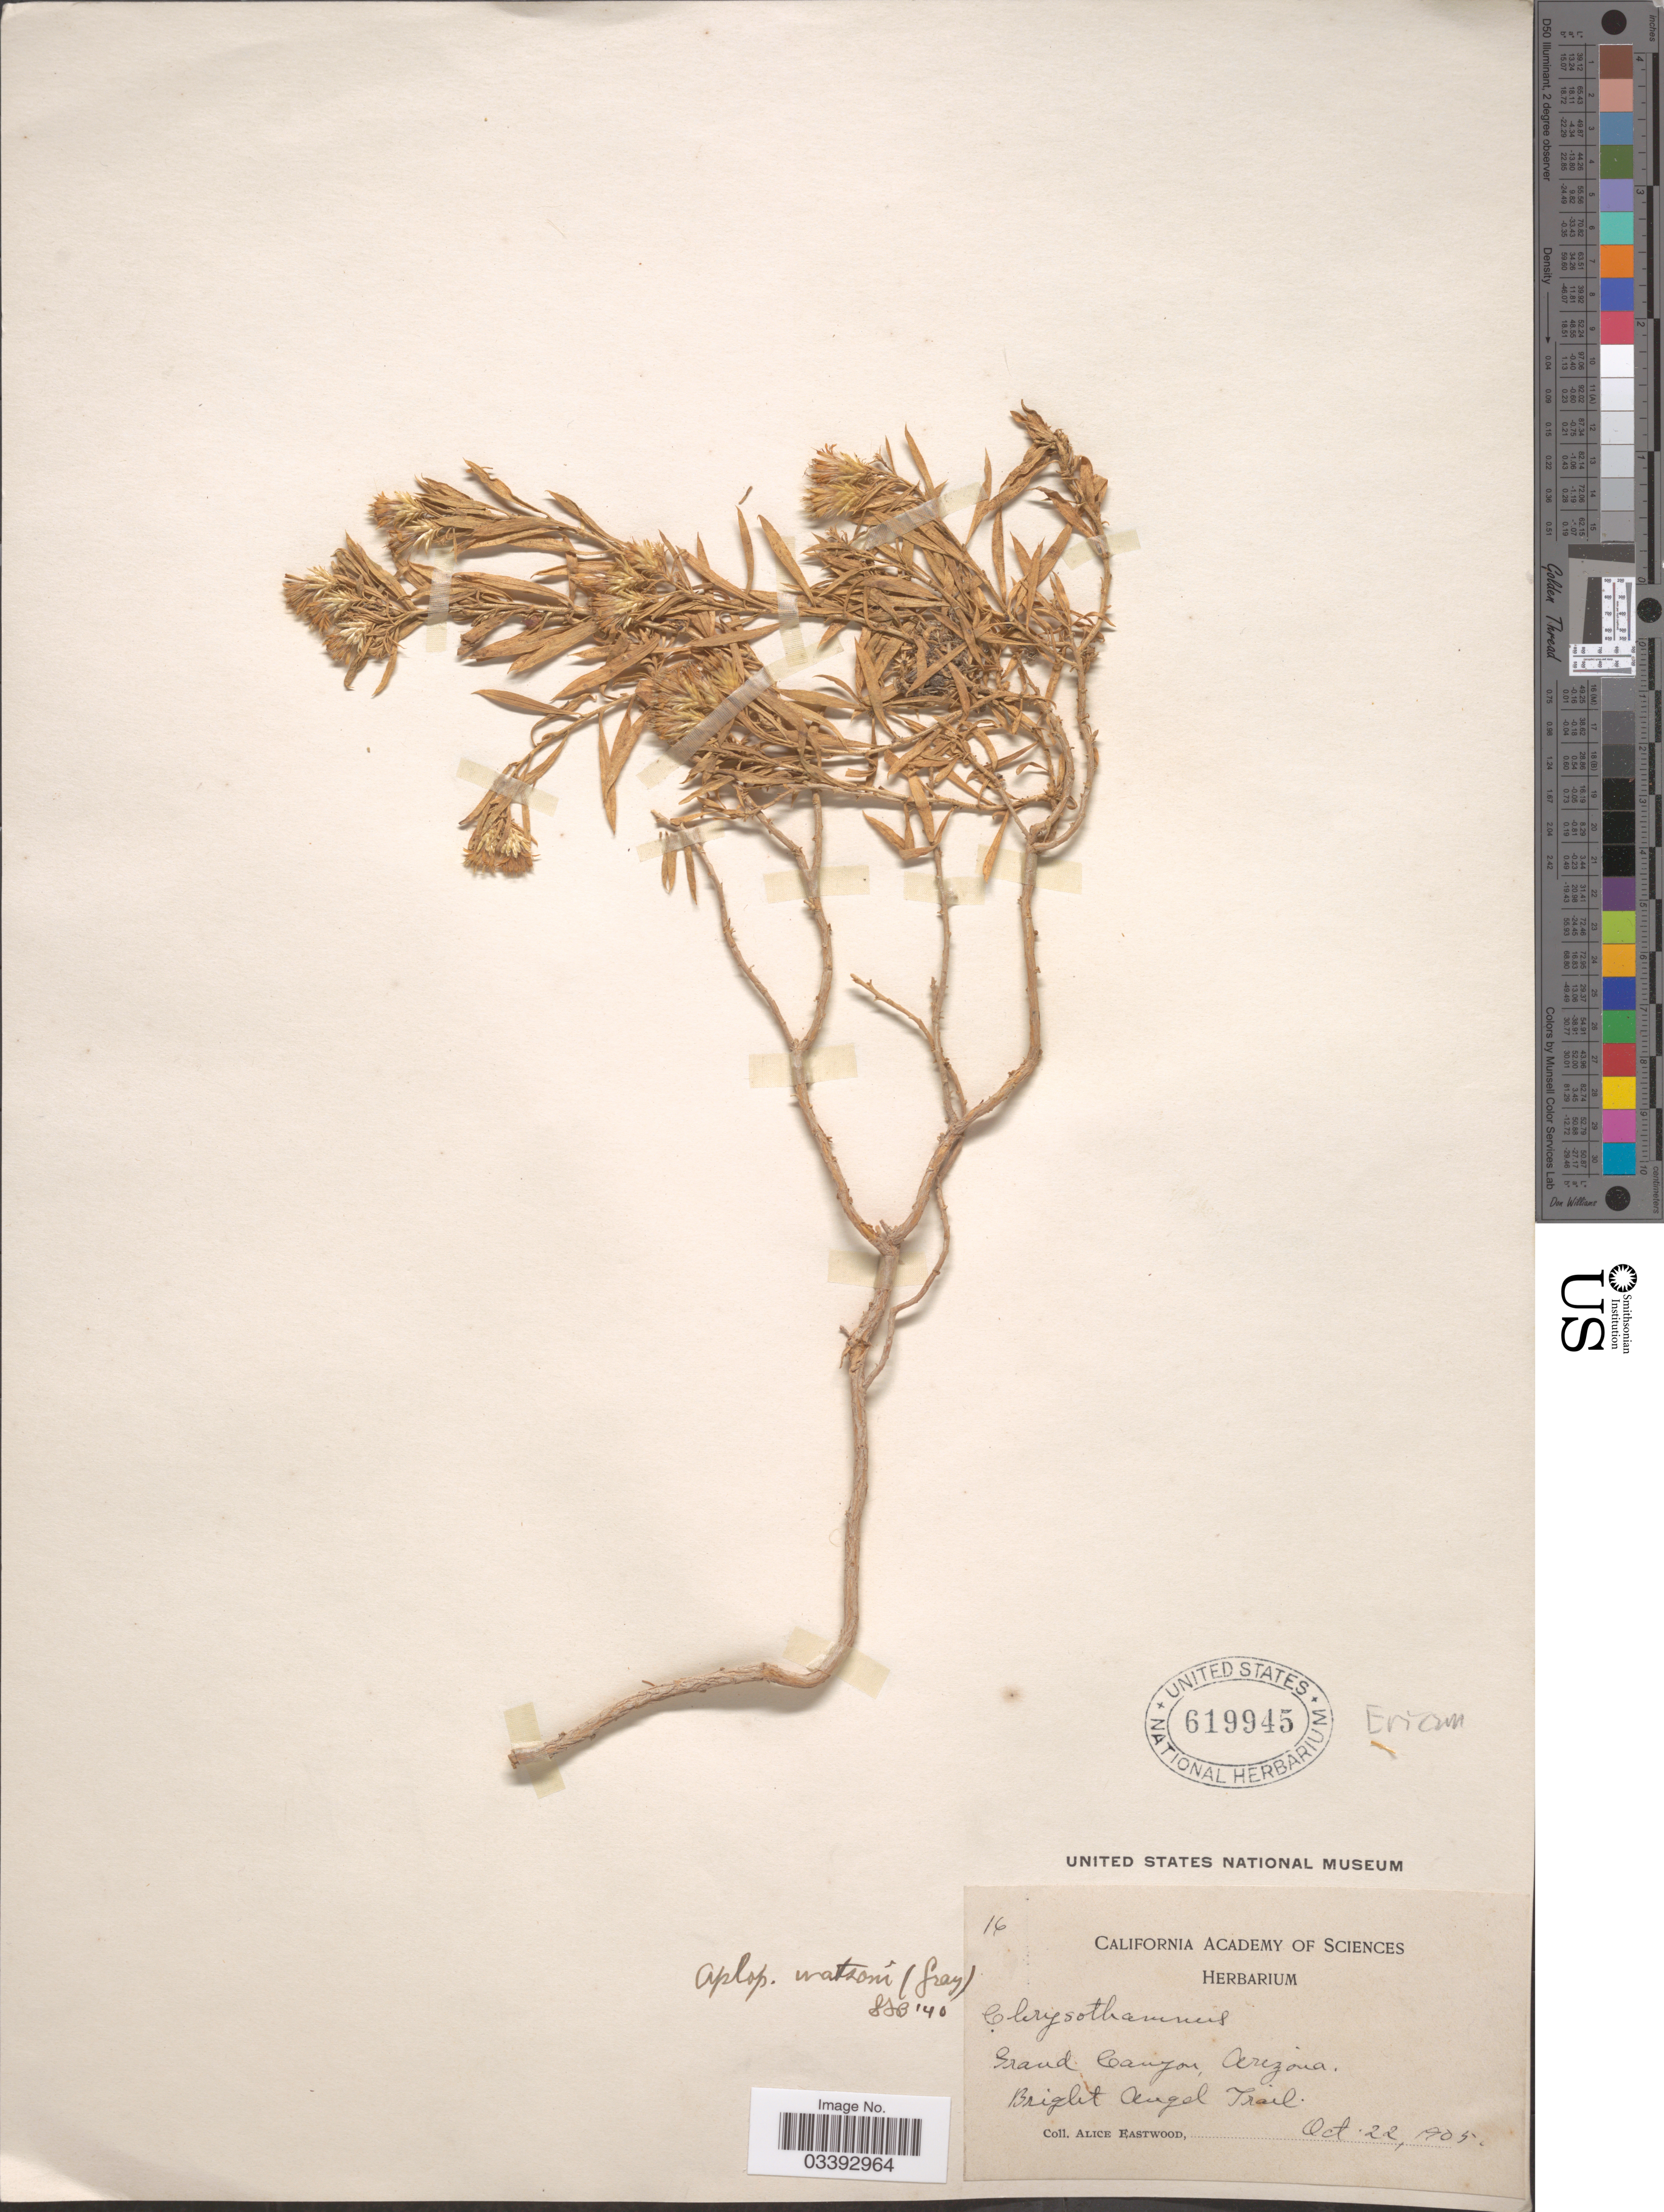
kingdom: Plantae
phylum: Tracheophyta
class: Magnoliopsida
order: Asterales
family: Asteraceae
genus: Ericameria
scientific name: Ericameria watsonii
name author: (A. Gray) G.L. Nesom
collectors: A. Eastwood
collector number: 16?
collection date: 1905-10-22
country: United States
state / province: Arizona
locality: Grand Canyon, Arizona. Bright Angel Trail.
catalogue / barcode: US 619945